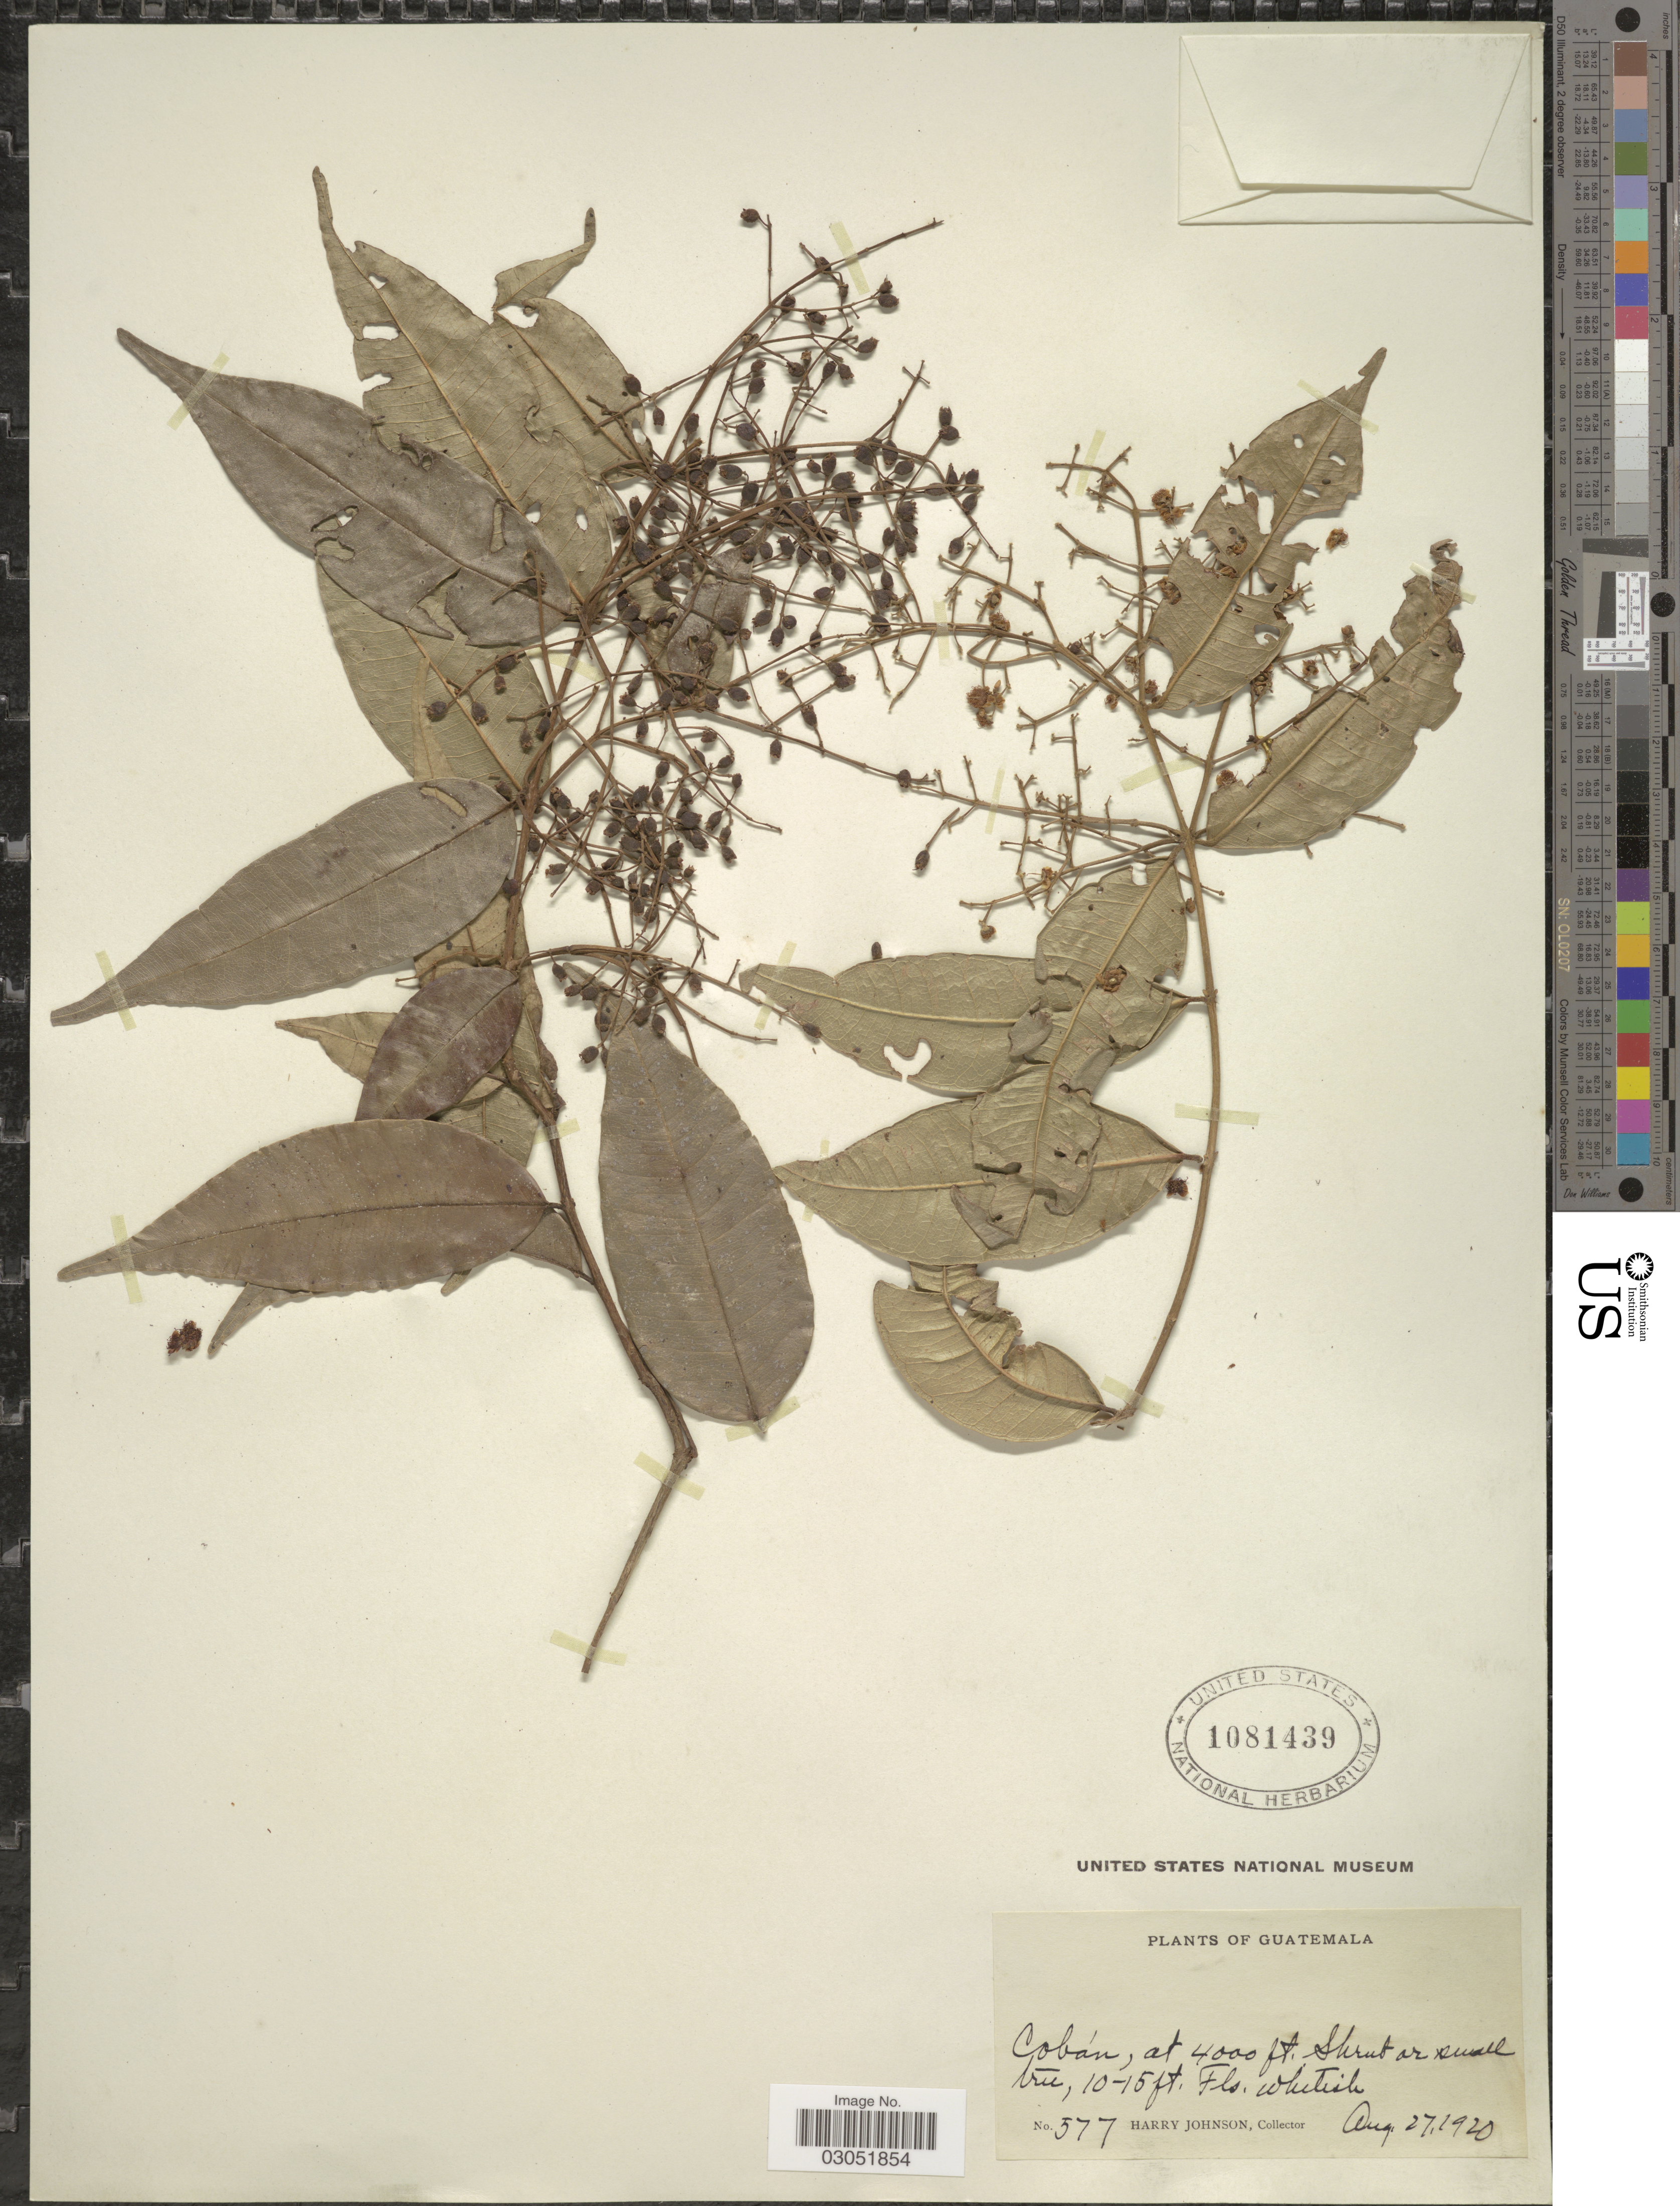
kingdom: Plantae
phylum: Tracheophyta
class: Magnoliopsida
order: Myrtales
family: Myrtaceae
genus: Myrcia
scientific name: Myrcia cucullata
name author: O. Berg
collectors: H. Johnson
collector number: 577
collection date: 1920-08-27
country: Guatemala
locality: Cobán.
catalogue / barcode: US 1081439